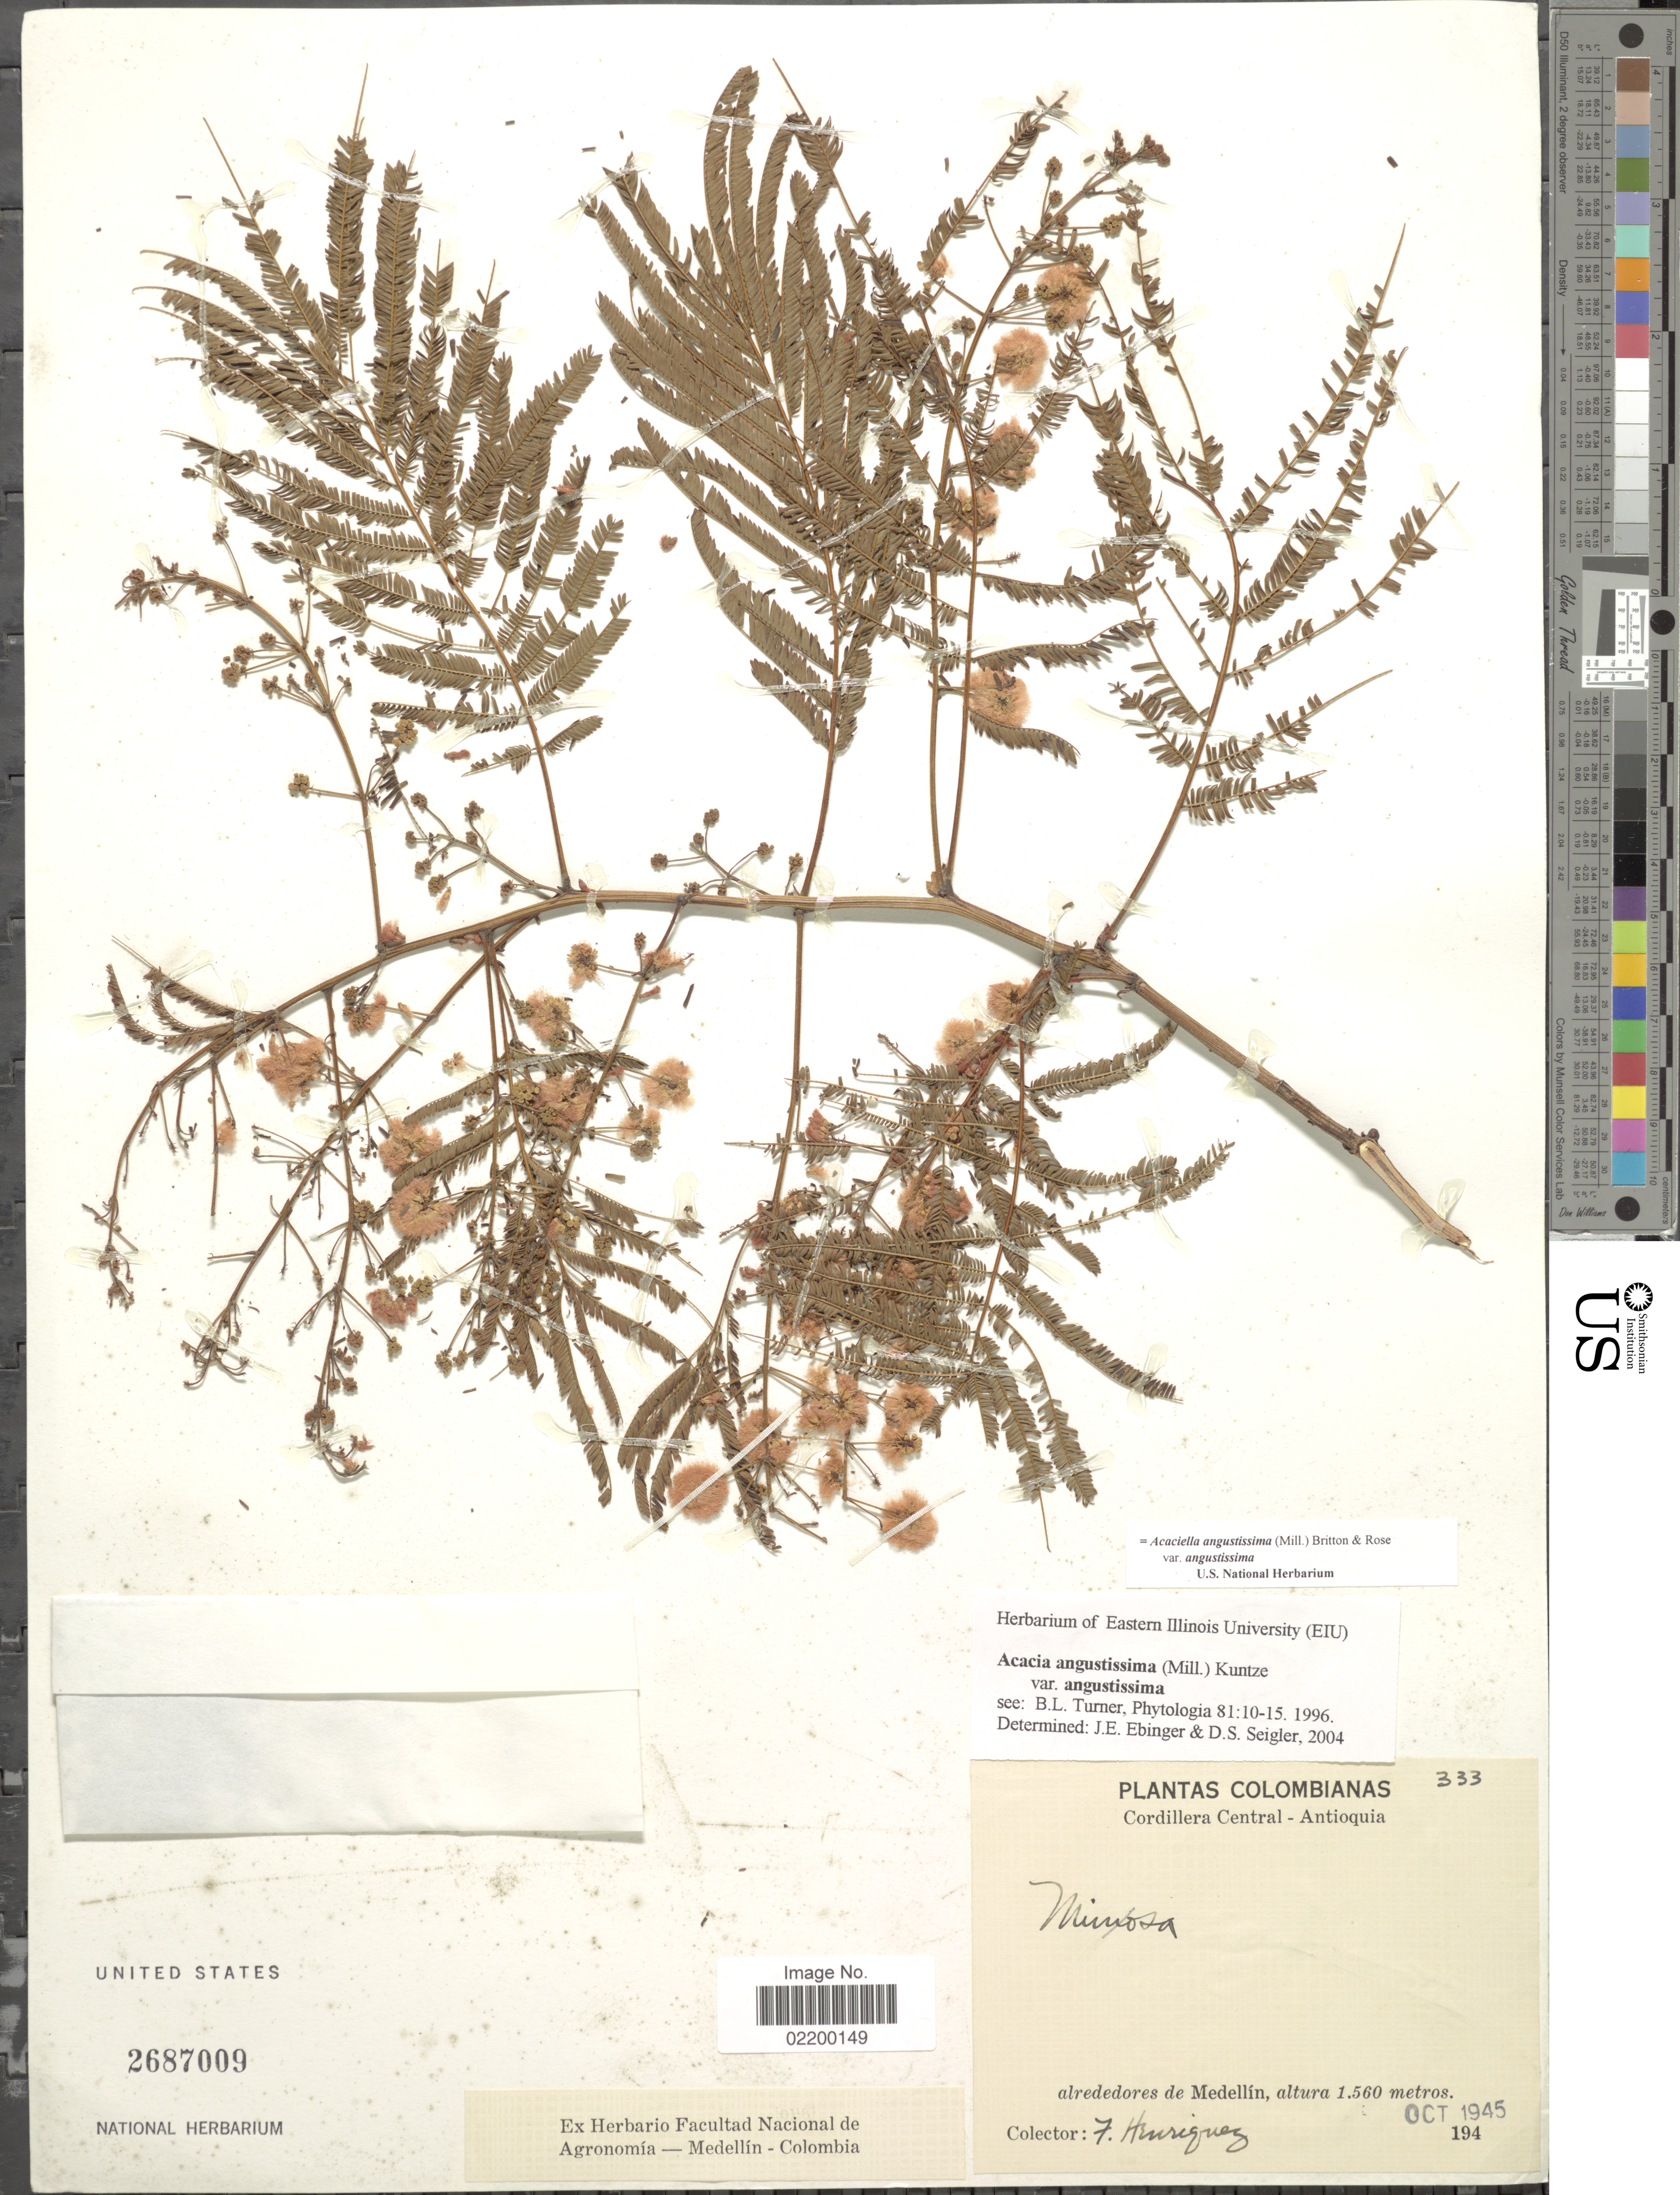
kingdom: Plantae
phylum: Tracheophyta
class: Magnoliopsida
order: Fabales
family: Fabaceae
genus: Acaciella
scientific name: Acaciella angustissima var. angustissima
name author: (Mill.) Britton & Rose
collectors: F. Heuriguez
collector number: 333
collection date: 1945-10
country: Colombia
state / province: Antioquia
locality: Cordillera Central - Antioquia. Alrededores de Medellin.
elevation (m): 1560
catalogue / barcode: US 2687009